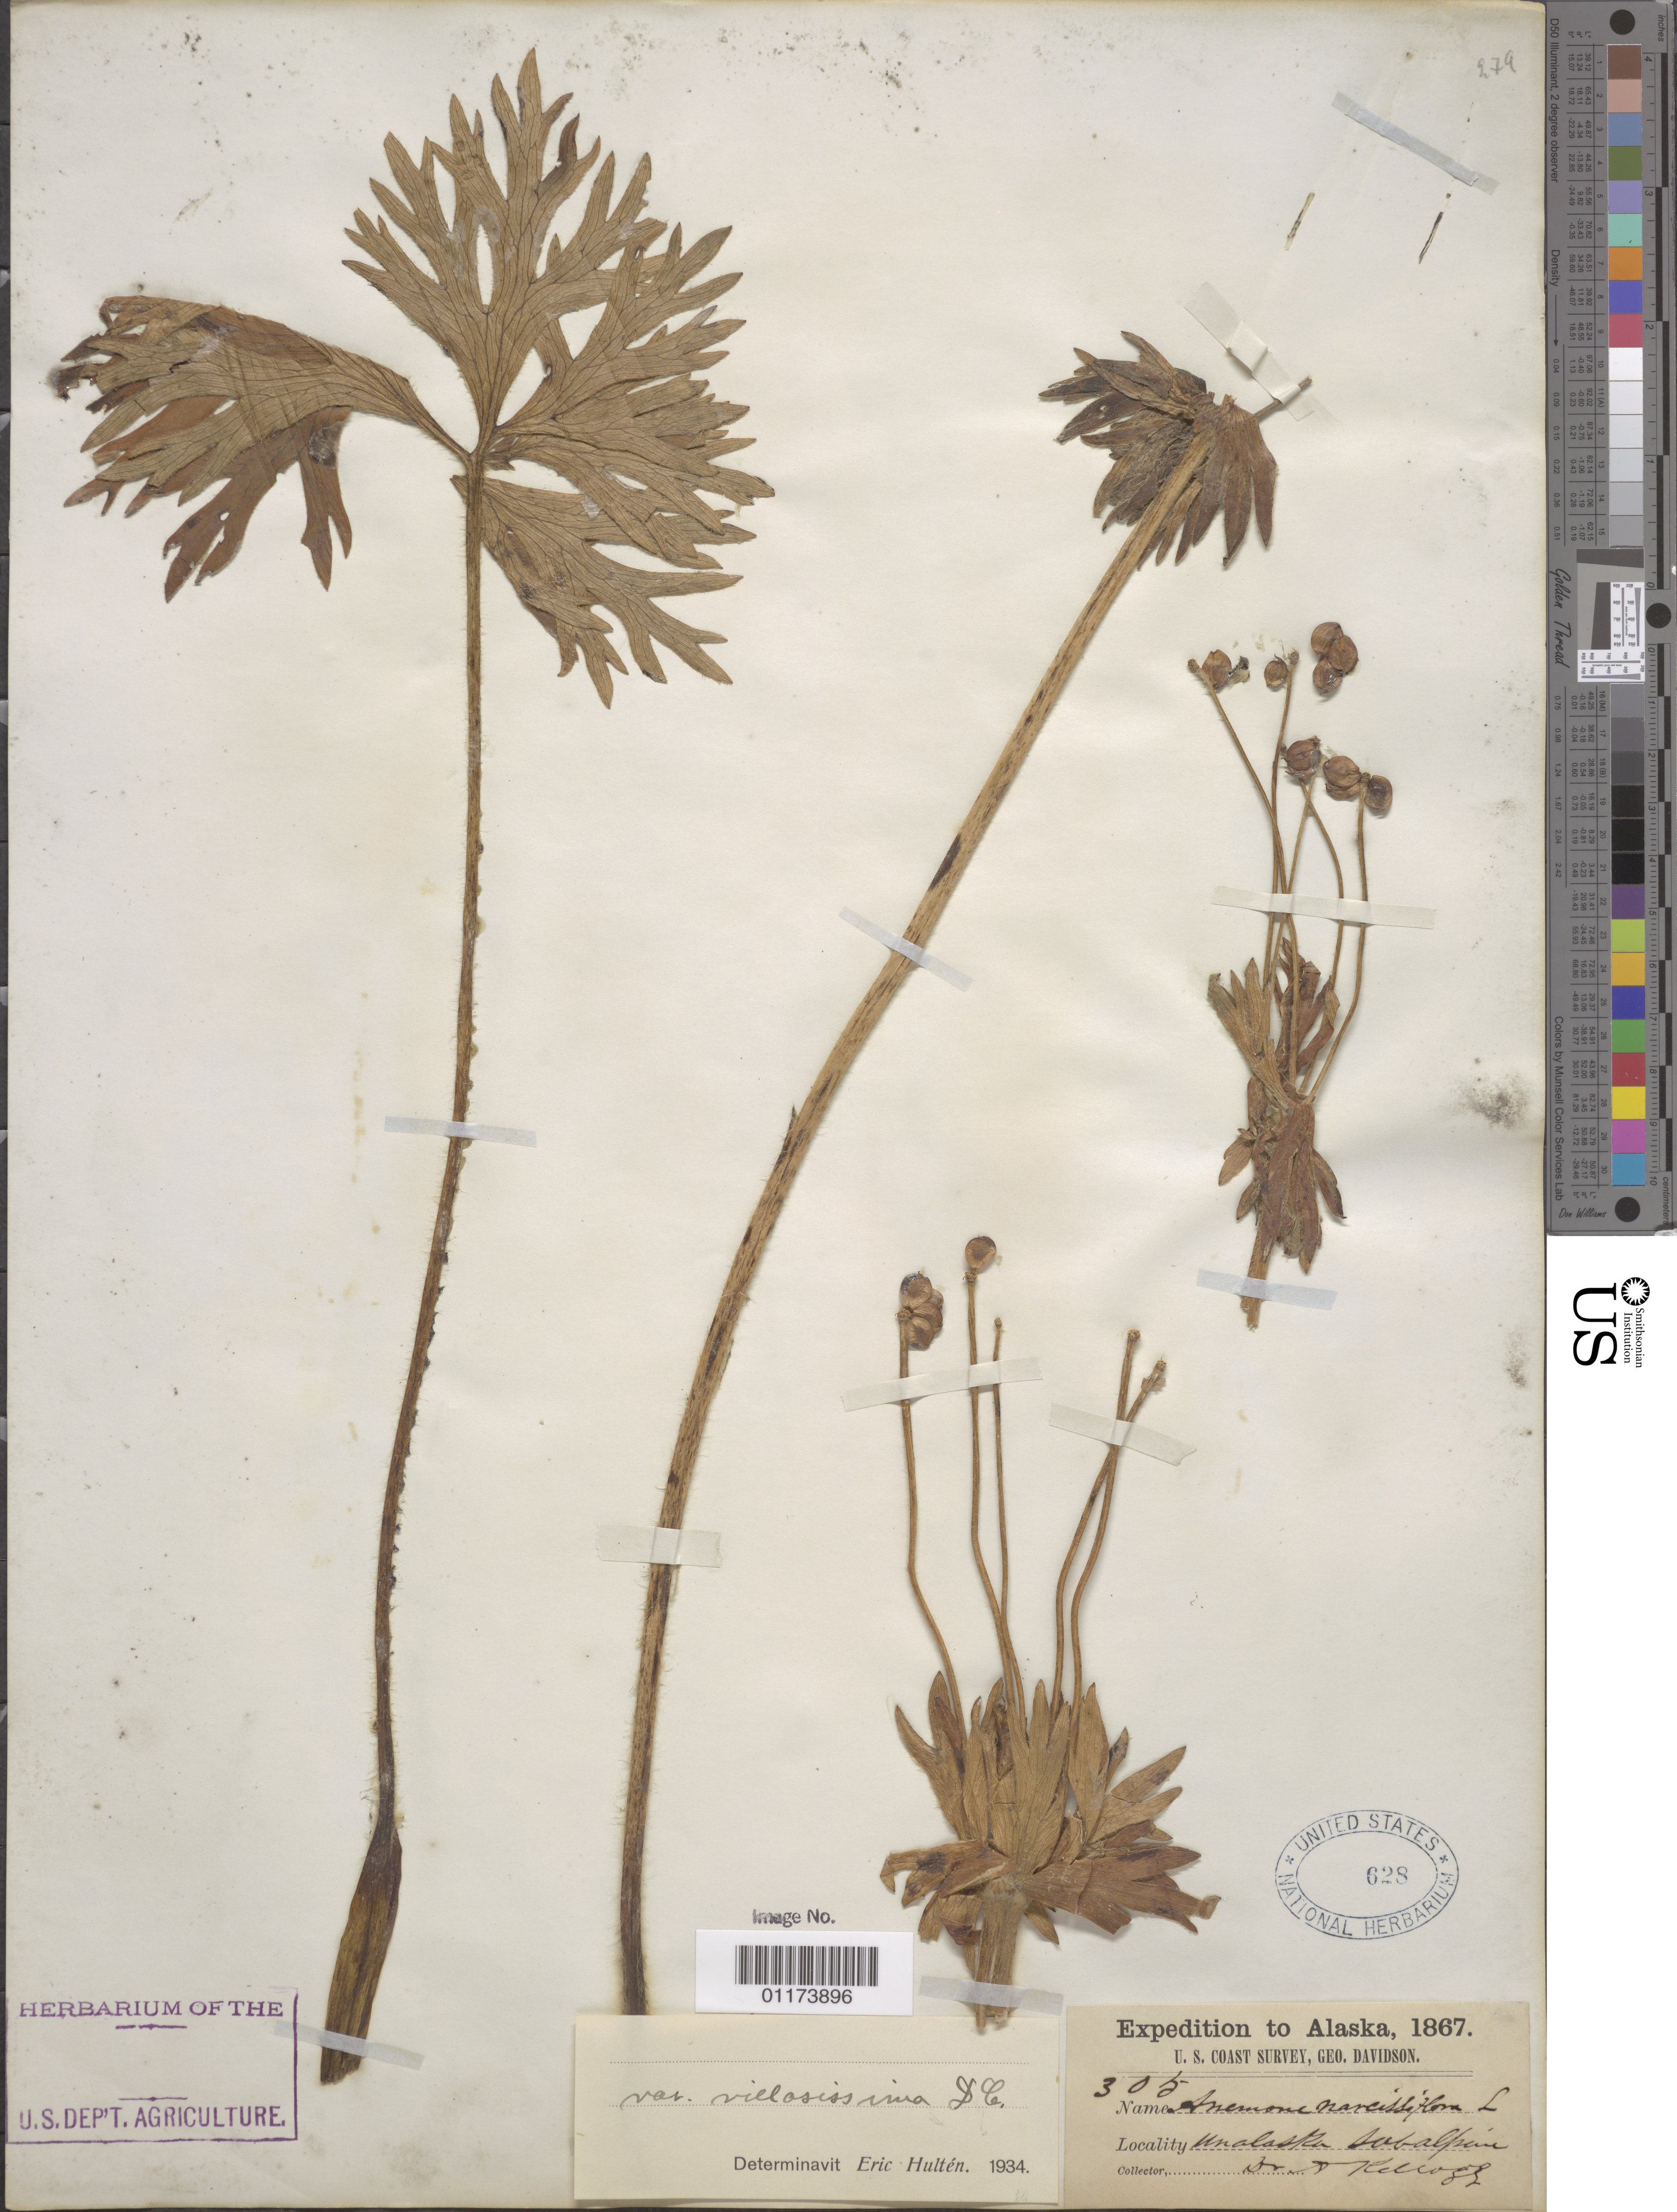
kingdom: Plantae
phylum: Tracheophyta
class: Magnoliopsida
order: Ranunculales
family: Ranunculaceae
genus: Anemone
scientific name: Anemone narcissiflora var. villosissima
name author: DC.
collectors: A. Kellogg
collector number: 305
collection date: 1867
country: United States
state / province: Alaska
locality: Unalaska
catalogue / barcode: US 628